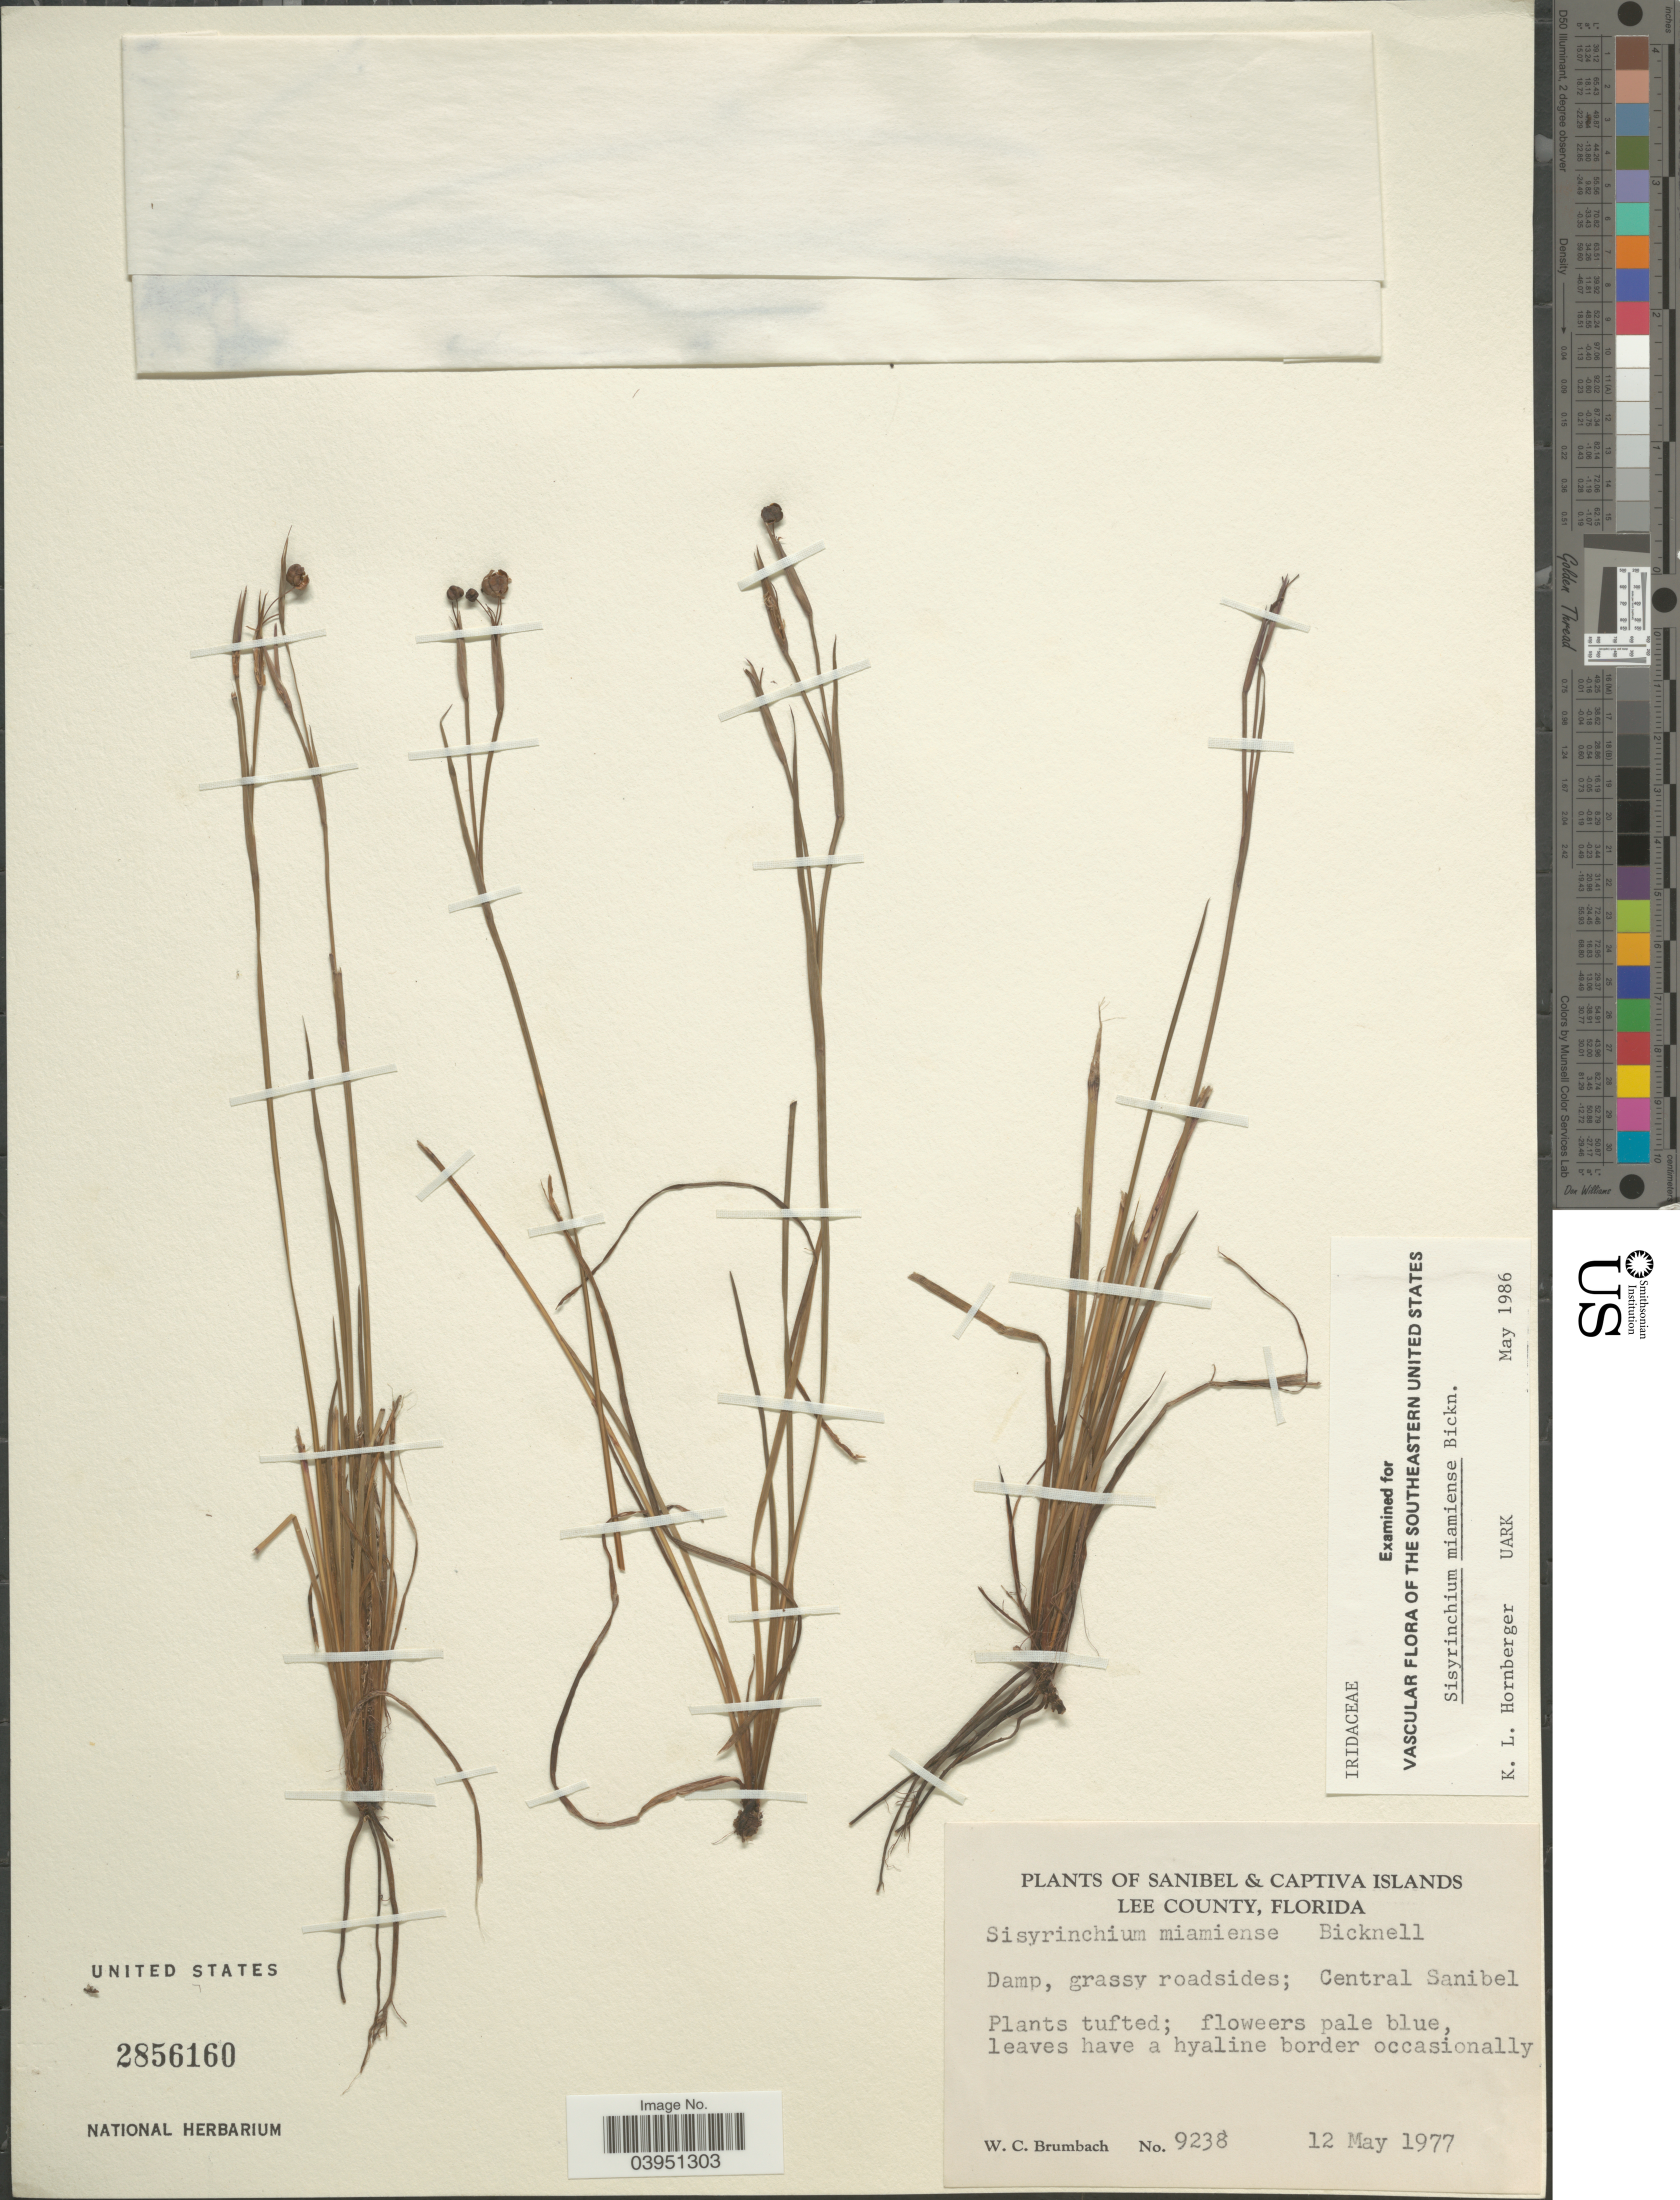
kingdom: Plantae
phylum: Tracheophyta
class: Liliopsida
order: Asparagales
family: Iridaceae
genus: Sisyrinchium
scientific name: Sisyrinchium miamiense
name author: E.P. Bicknell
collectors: W. C. Brumbach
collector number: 9238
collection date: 1977-05-12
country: United States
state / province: Florida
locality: Sanibel & Captiva Islands. Lee County. Central Sanibel.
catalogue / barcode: US 2856160